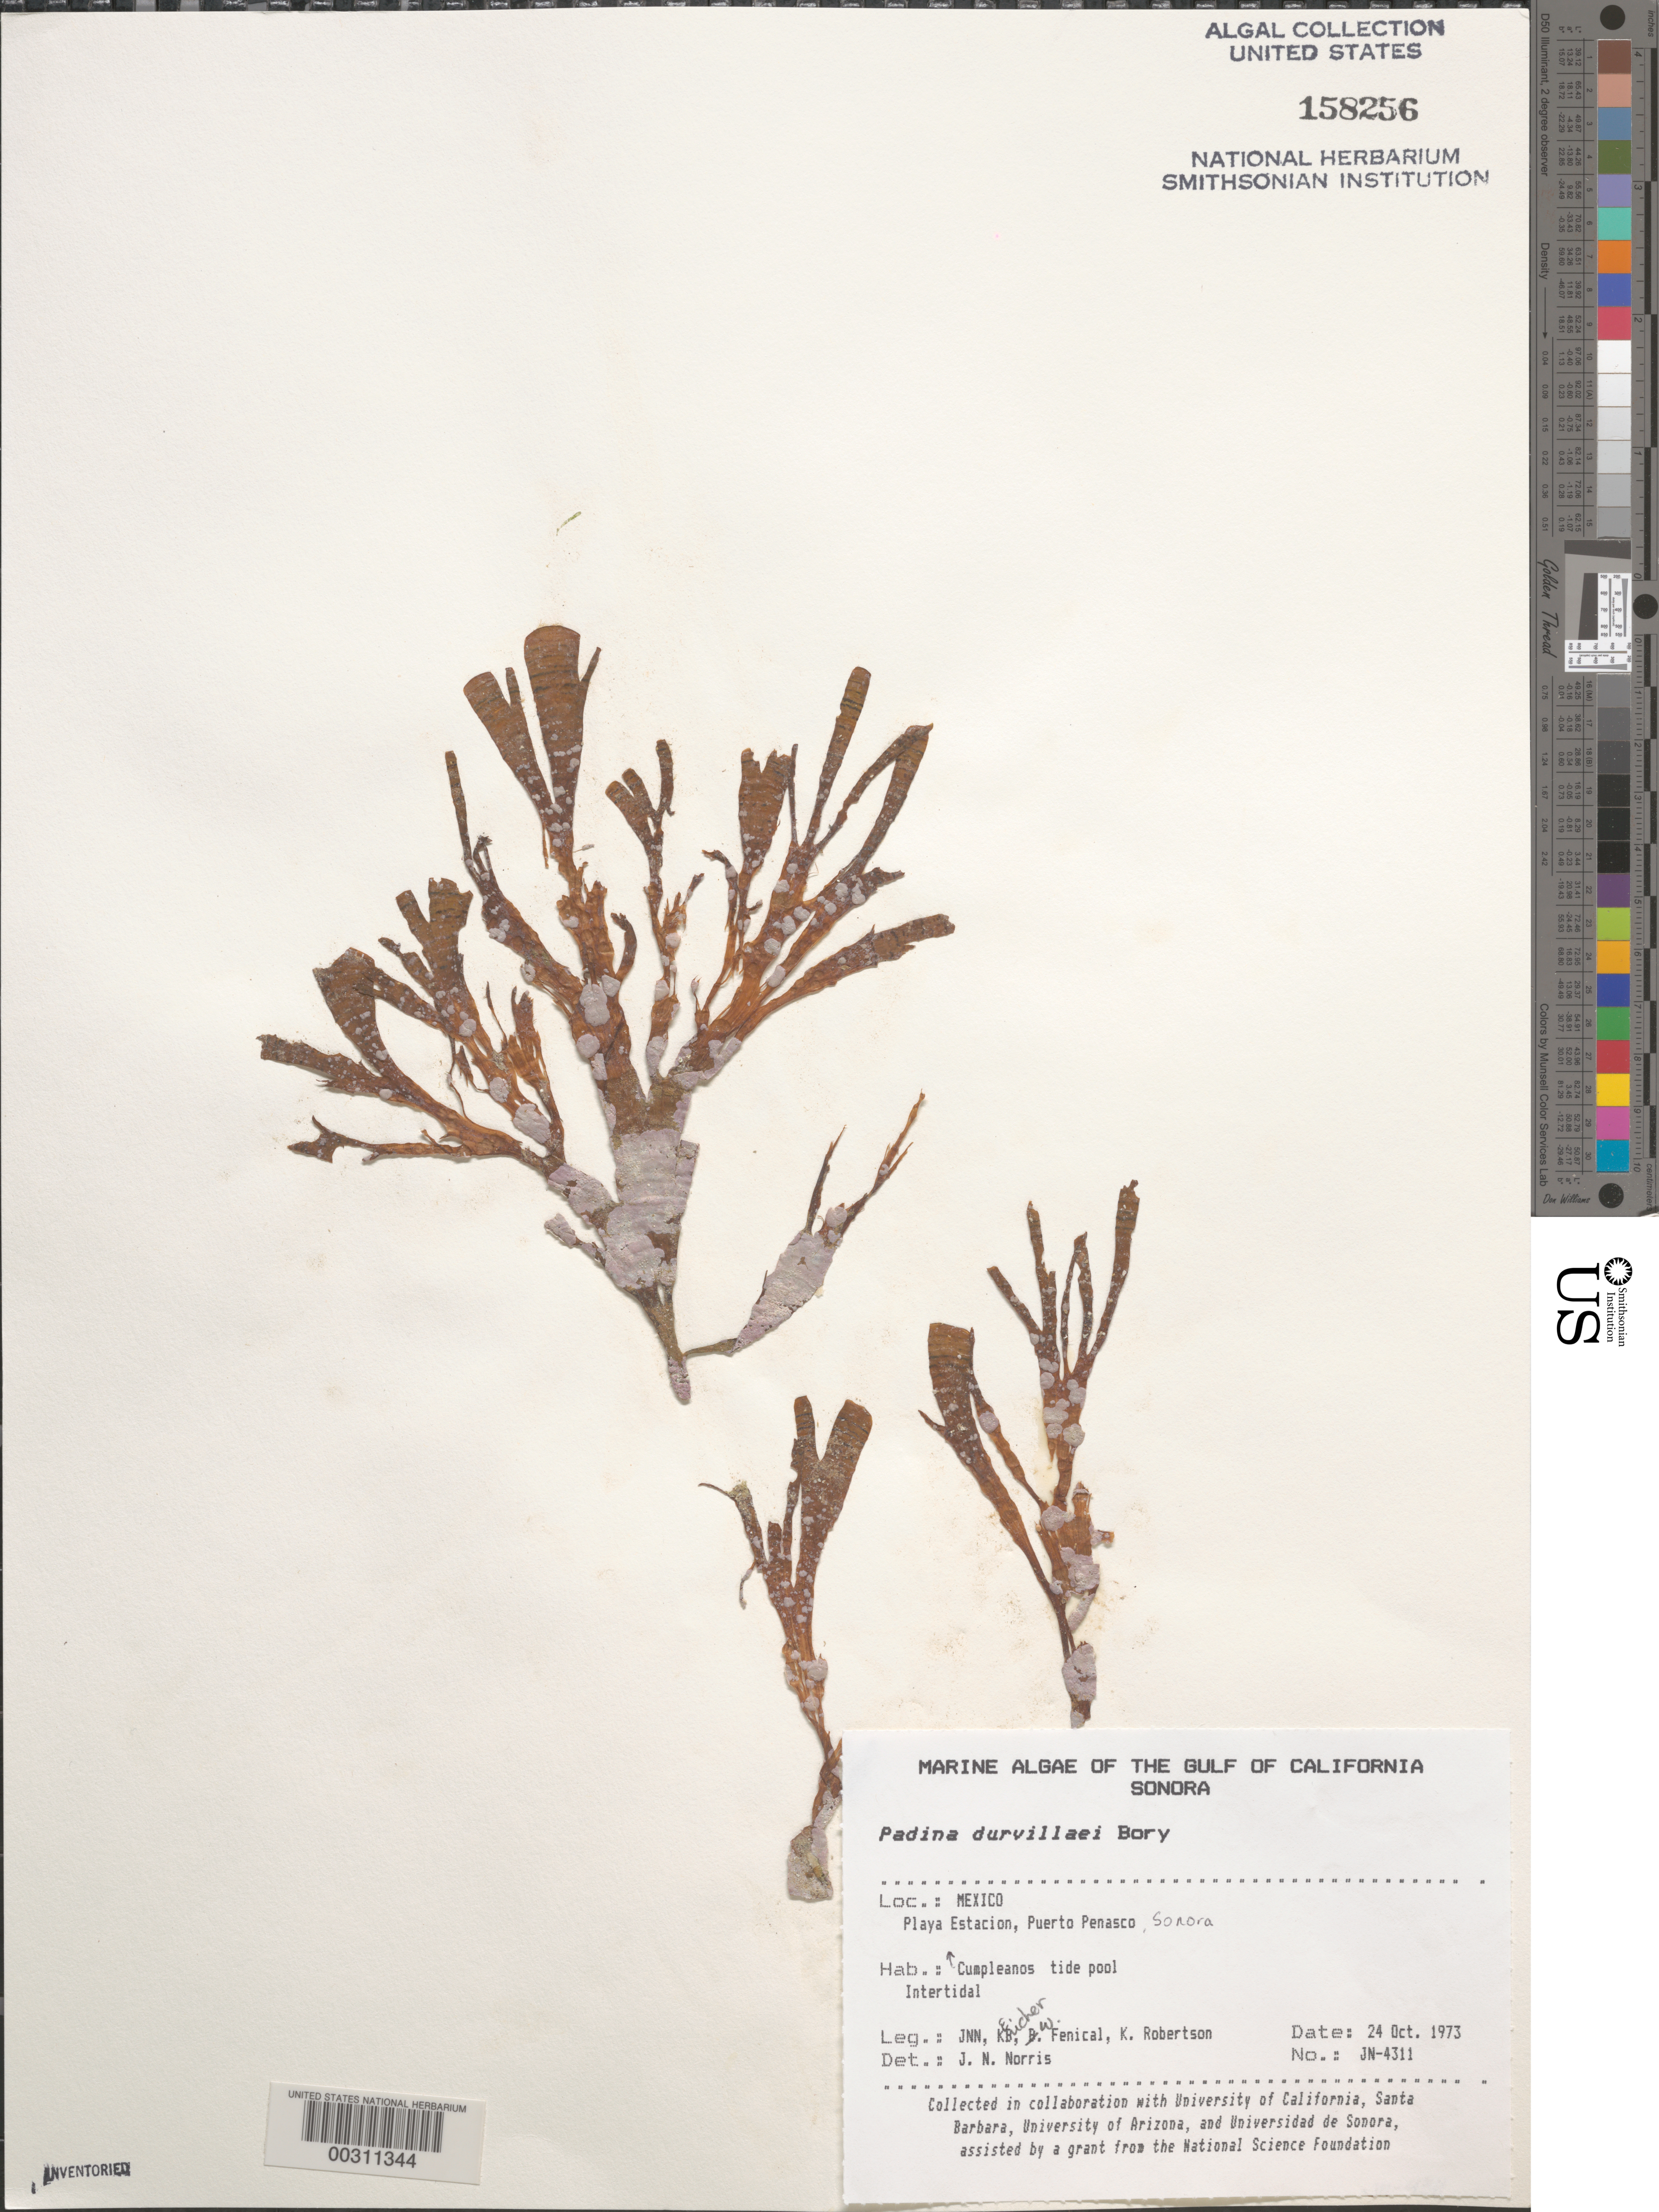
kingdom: Chromista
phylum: Ochrophyta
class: Phaeophyceae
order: Dictyotales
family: Dictyotaceae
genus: Padina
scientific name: Padina durvillaei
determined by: Norris, James N.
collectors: J. N. Norris, K. E. Bucher, W. Fenical & K. Robertson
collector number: JN-4311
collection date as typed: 24 Oct 1973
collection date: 1973-10-24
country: Mexico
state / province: Sonora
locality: Playa Estacion, Puerto Penasco, Cumpleanos Tide Pool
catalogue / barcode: US 158256